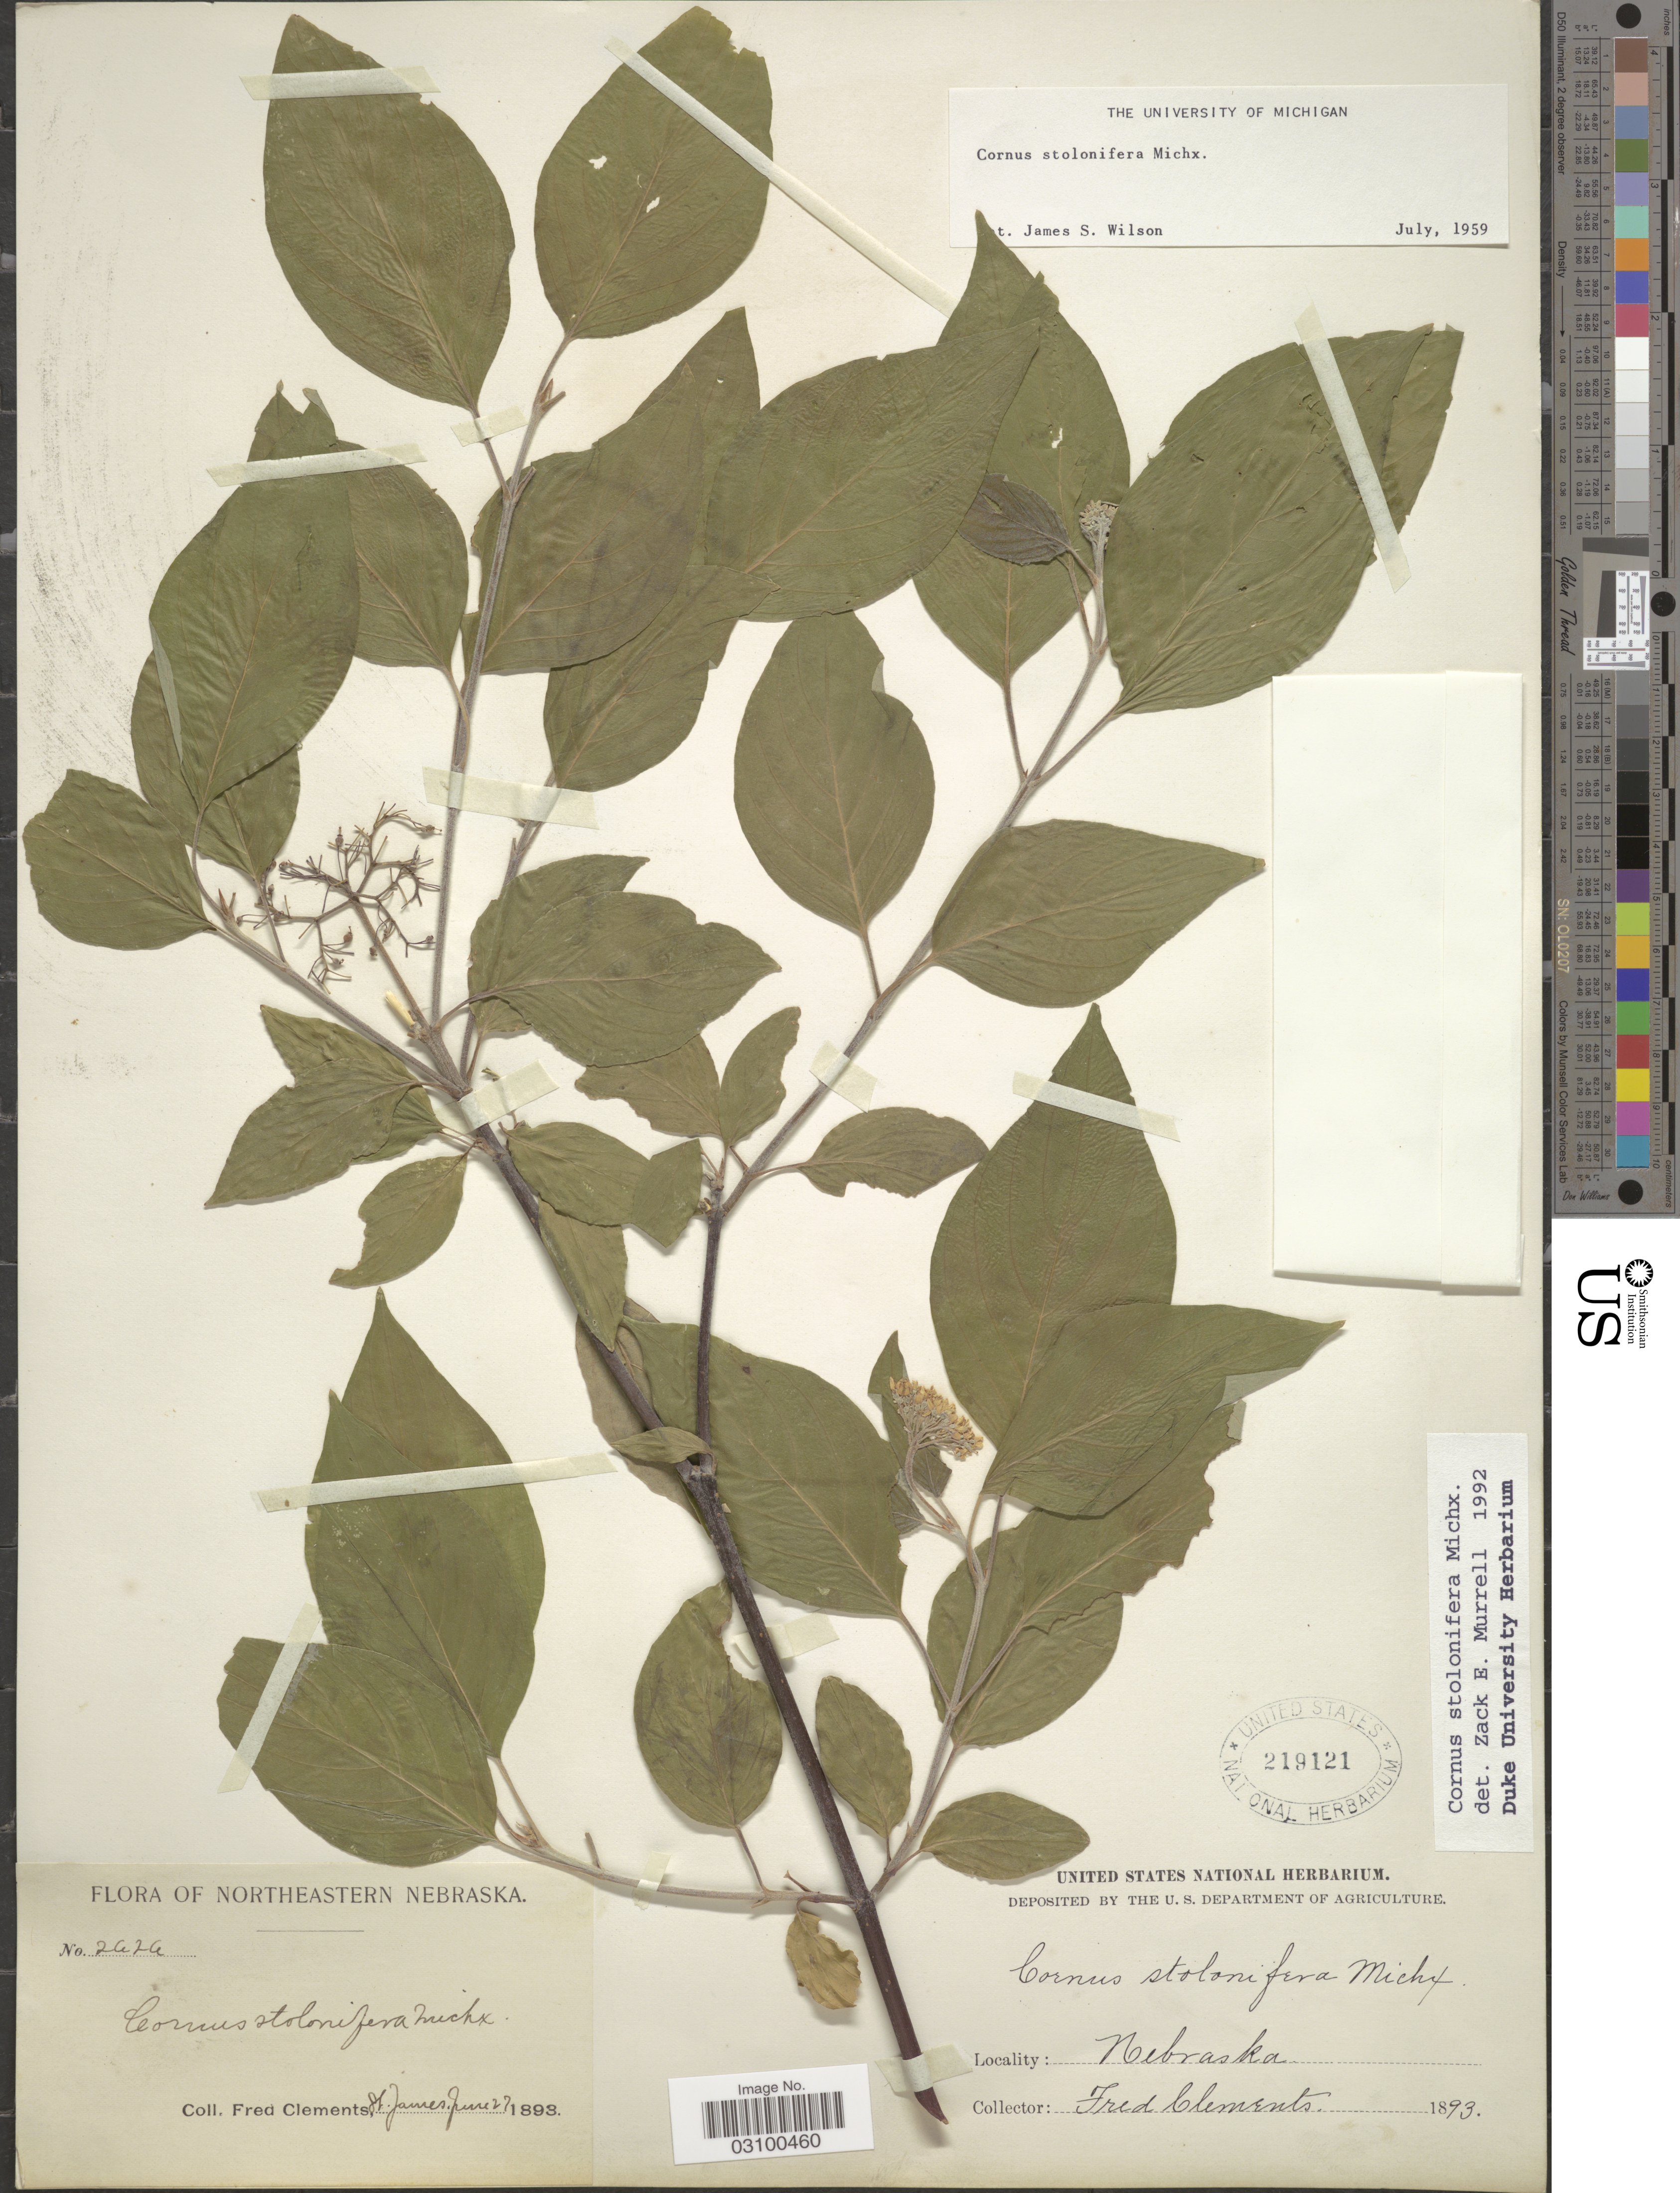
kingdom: Plantae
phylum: Tracheophyta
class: Magnoliopsida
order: Cornales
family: Cornaceae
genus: Cornus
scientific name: Cornus sericea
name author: L.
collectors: F. Clements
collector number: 2a2a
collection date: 1893-06-27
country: United States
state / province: Nebraska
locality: Northeastern Nebraska.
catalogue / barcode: US 219121